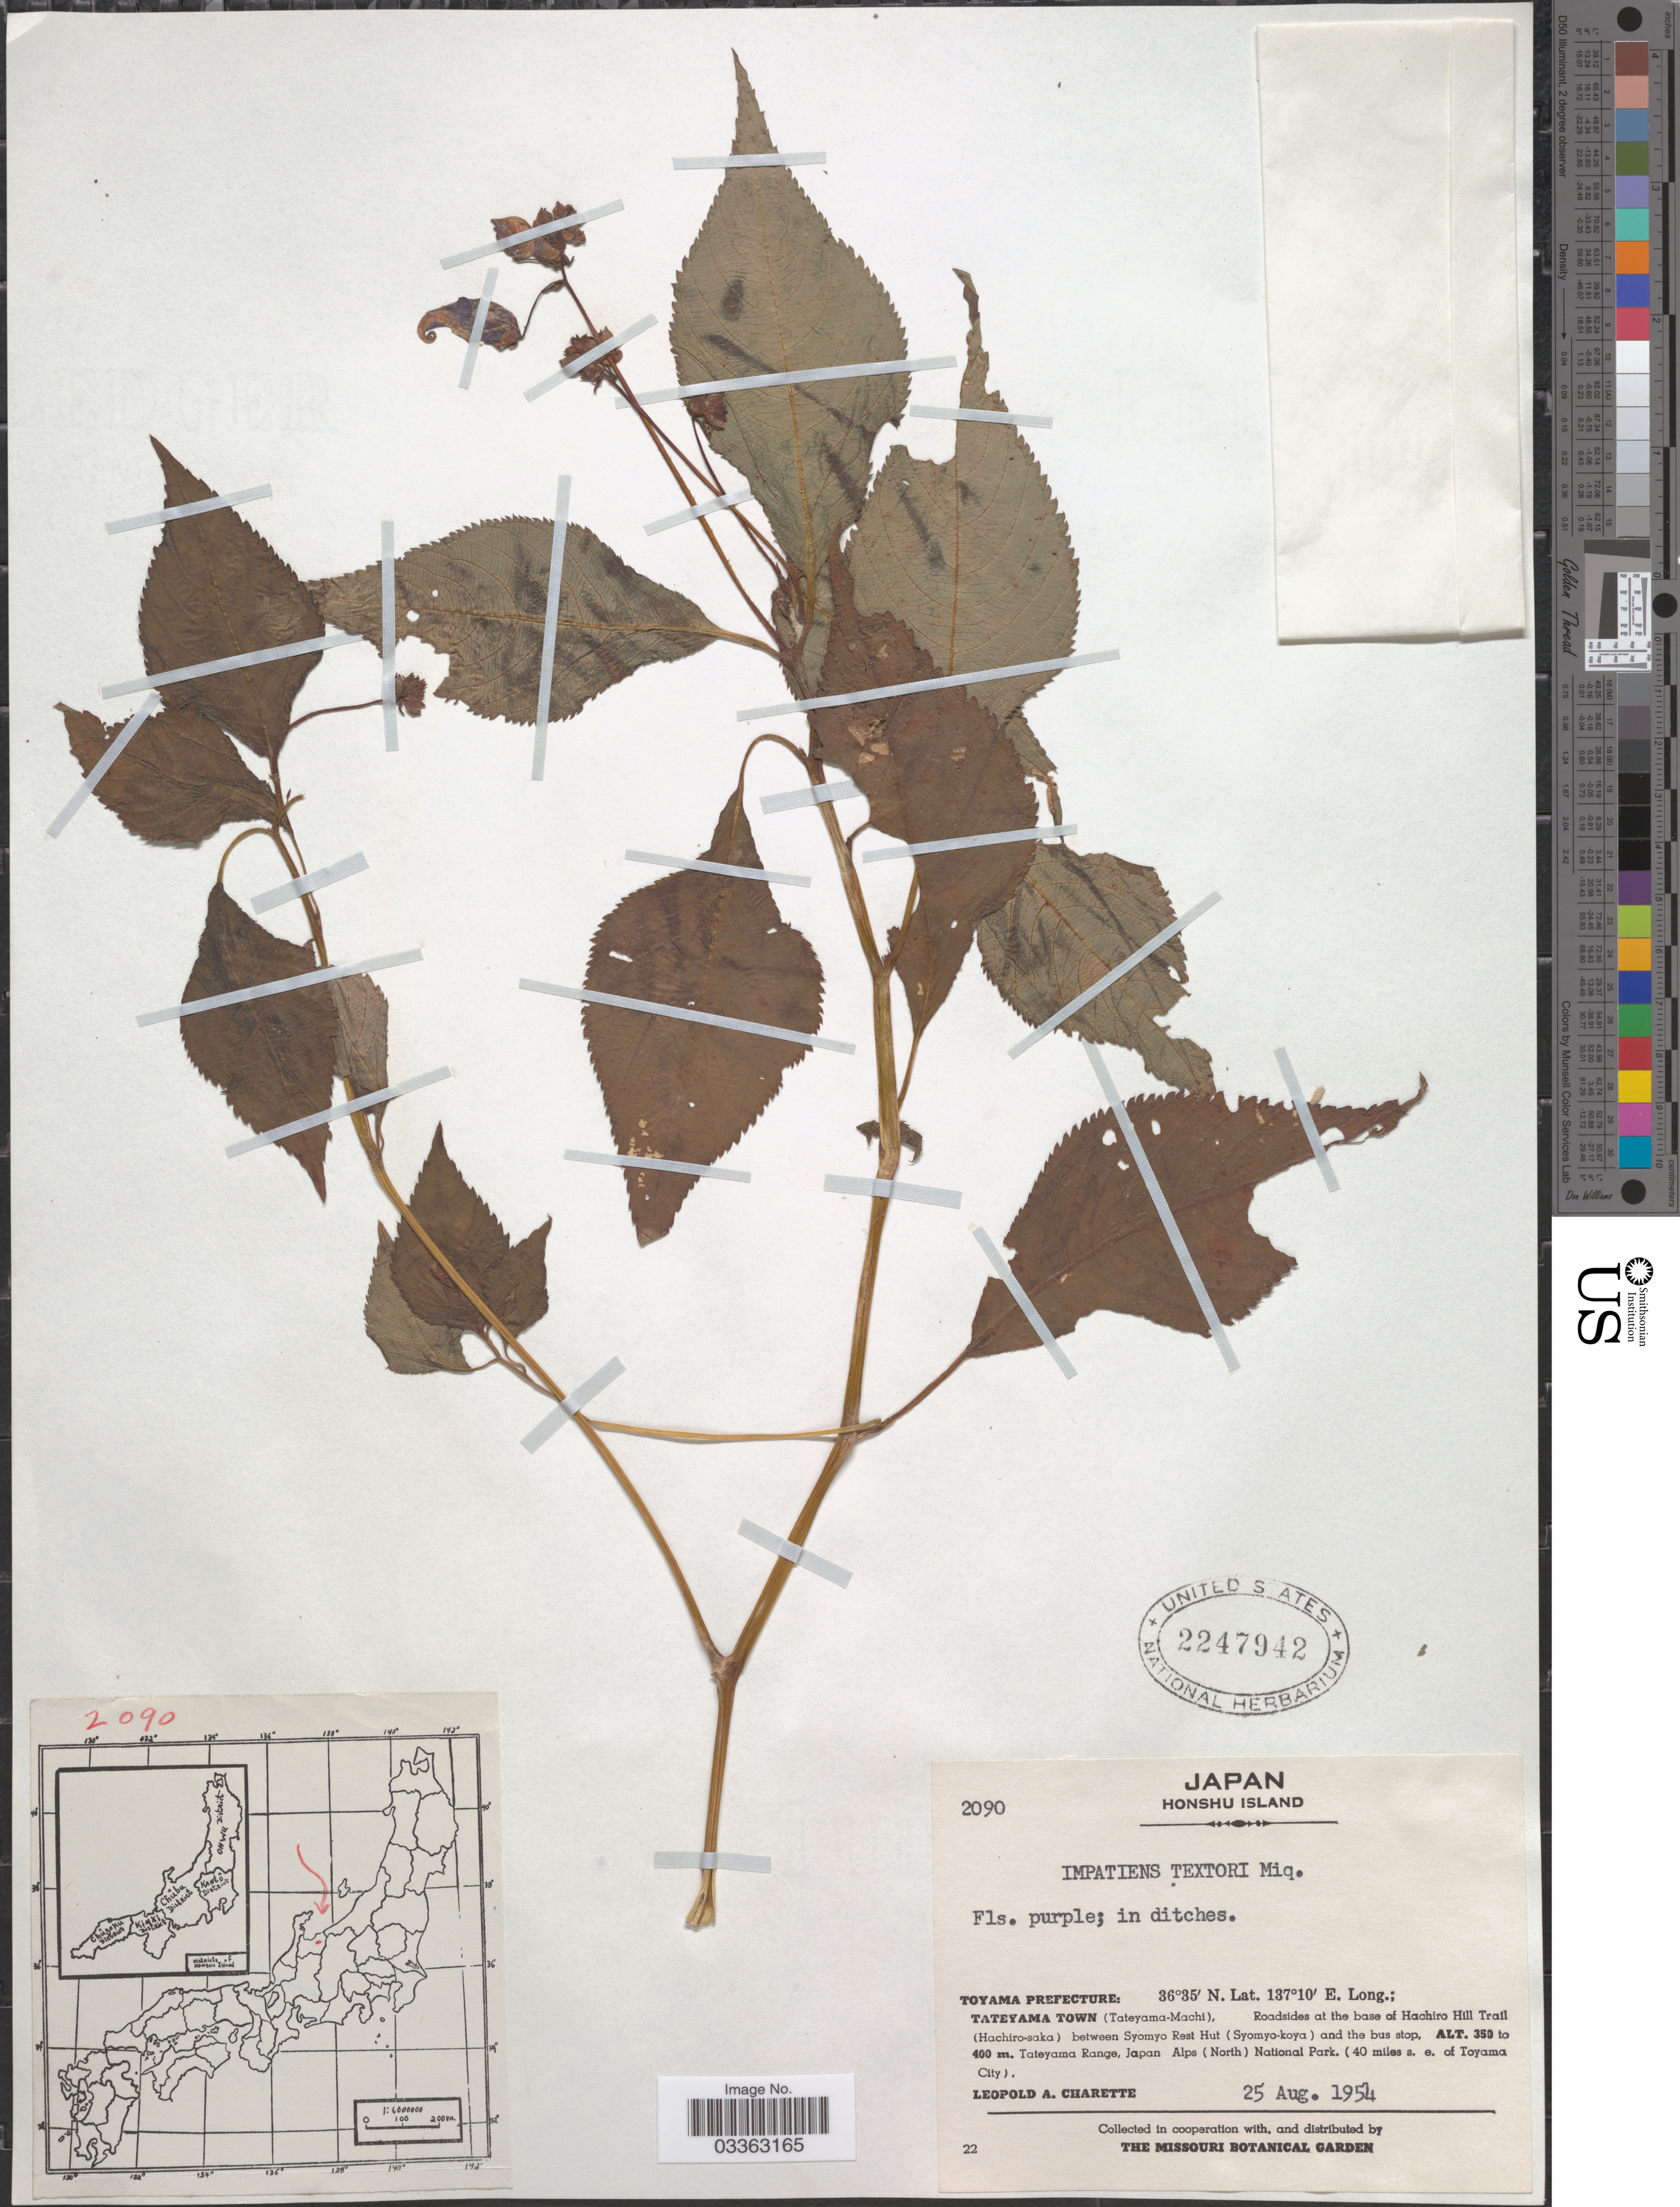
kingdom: Plantae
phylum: Tracheophyta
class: Magnoliopsida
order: Ericales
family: Balsaminaceae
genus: Impatiens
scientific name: Impatiens textorii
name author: Miq.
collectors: L. A. Charette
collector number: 2090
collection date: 1954-08-25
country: Japan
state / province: Toyama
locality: Honshu Island, Toyama Prefecture: Tateyama Town (Tateyama-Machi), Roadside at the base of Hachiro Hill Trail (Hachiro-saka) between Syomyo Rest Hut (Syomyo-kaya) and the bus stop. Tateyama Range, Japan Alps (North) National Park. (40 miles s.e. of Toyama City).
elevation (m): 350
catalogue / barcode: US 2247942